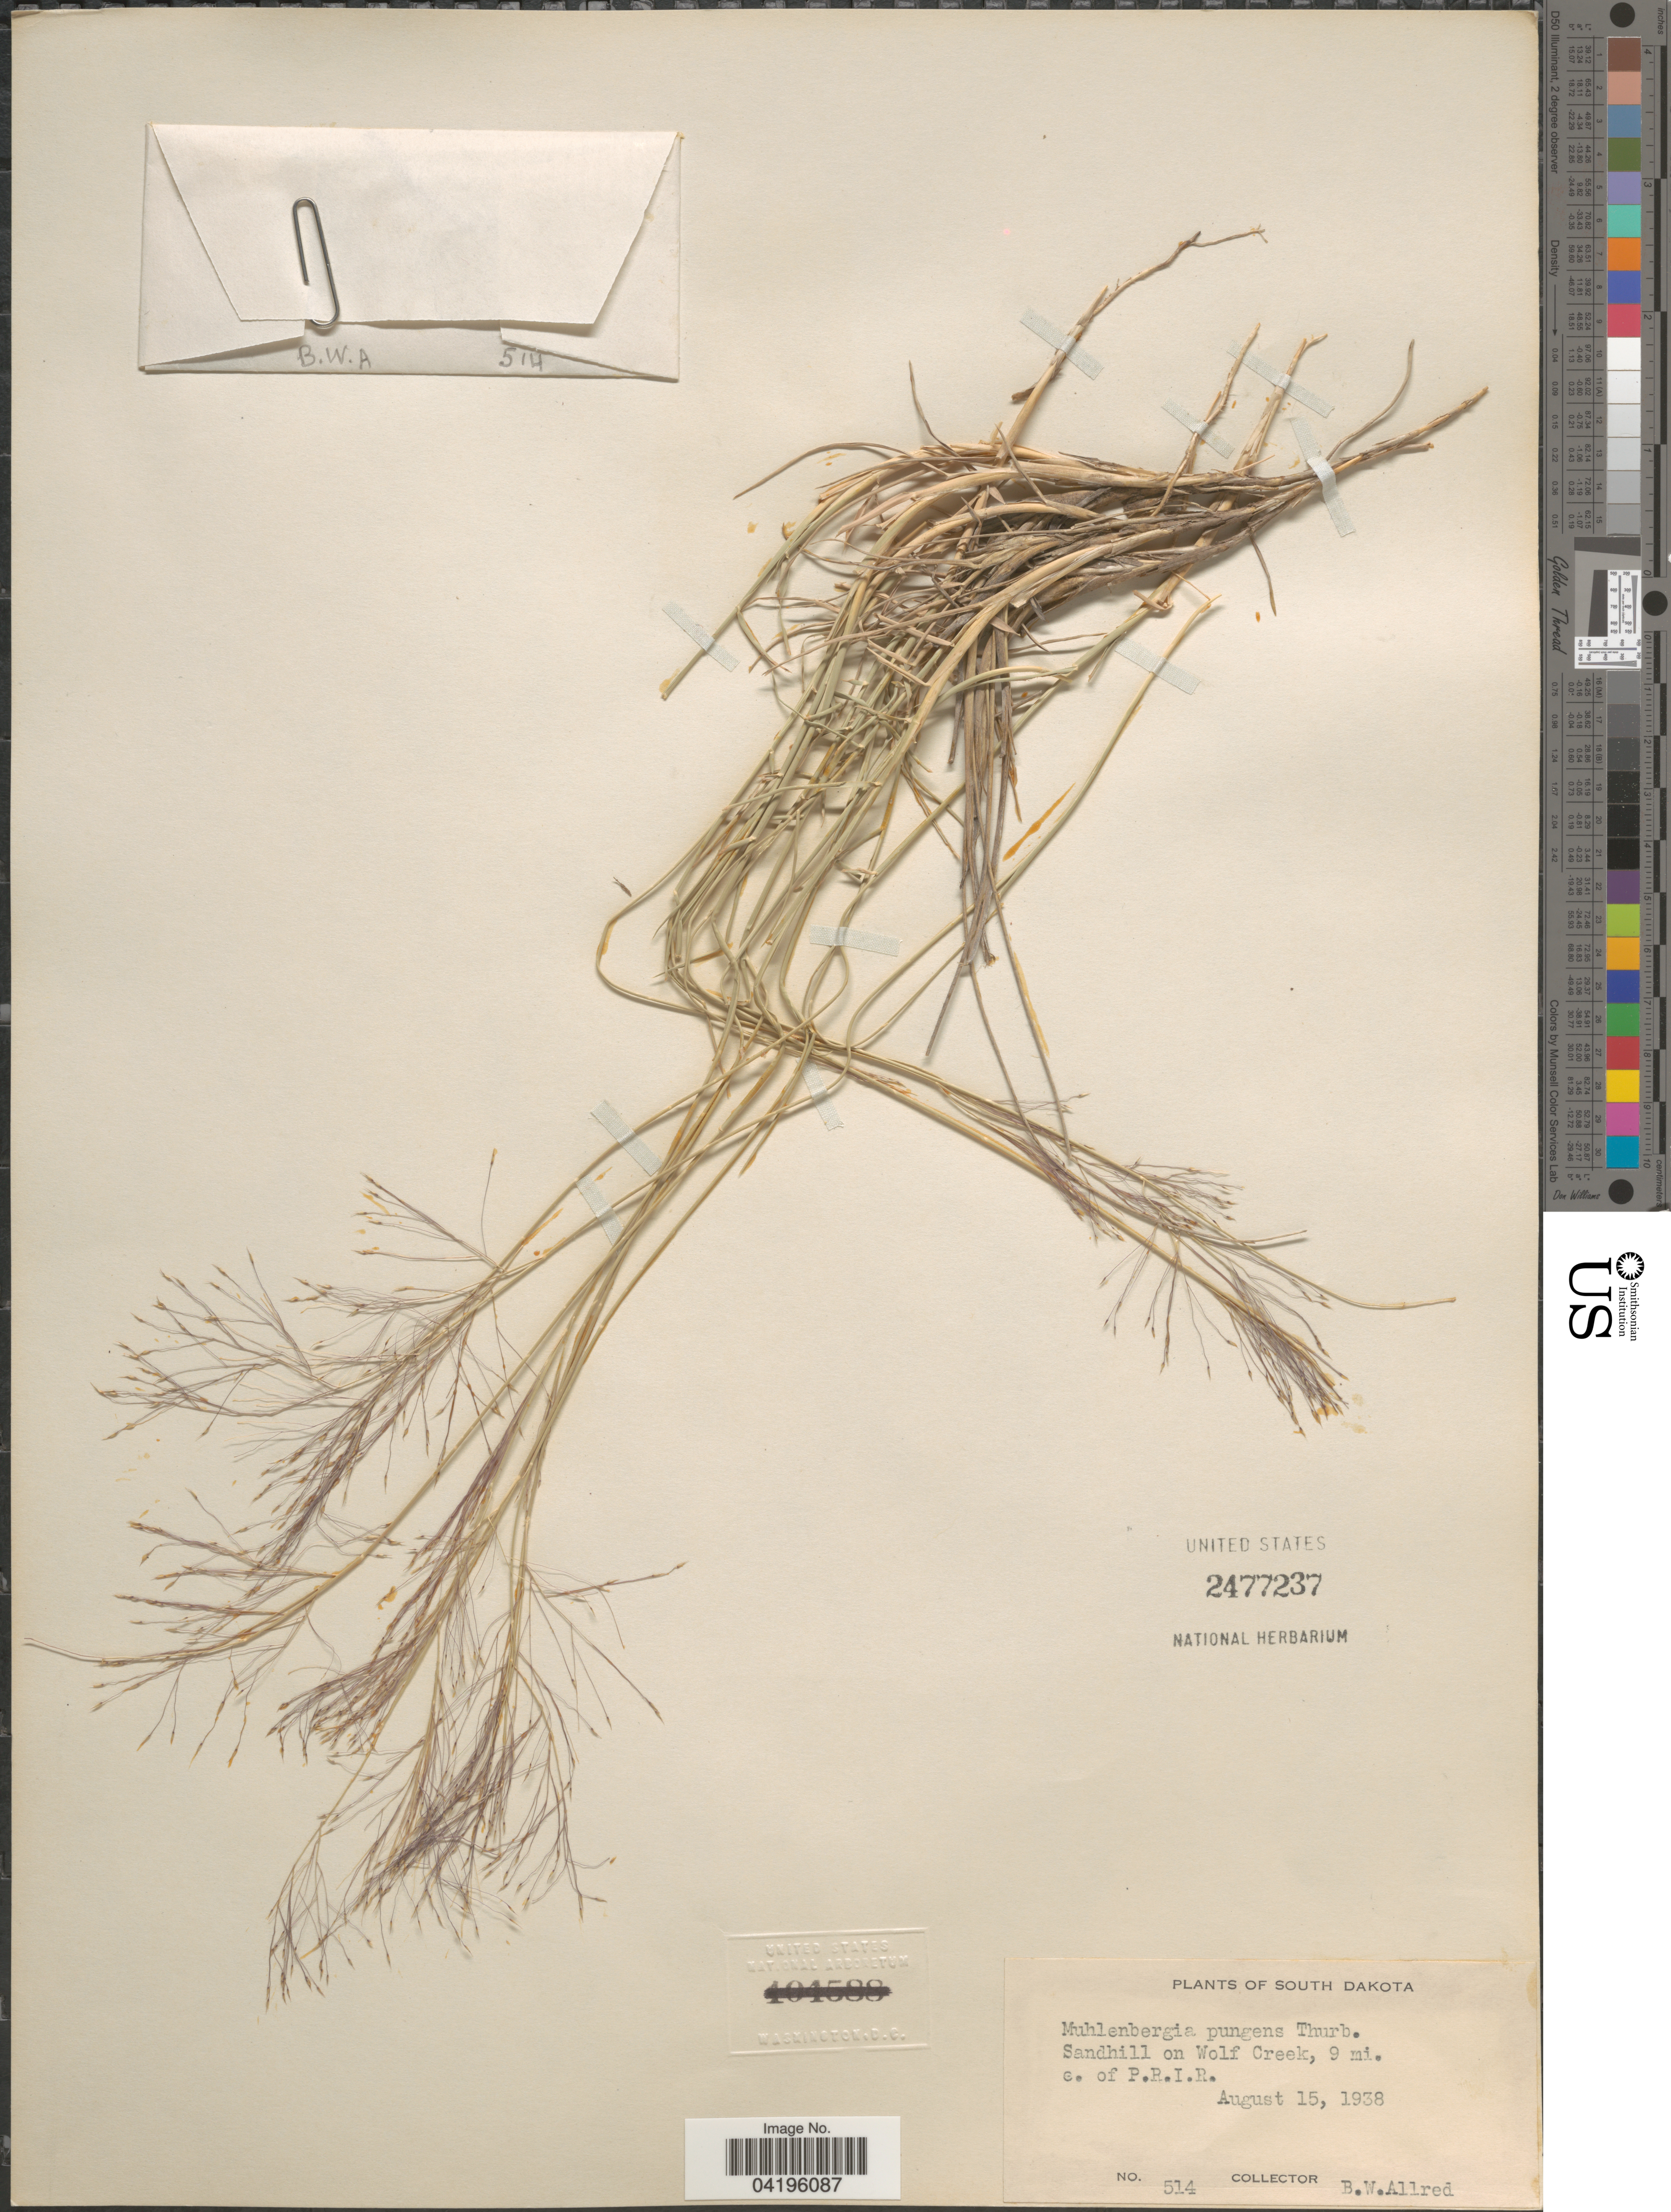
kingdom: Plantae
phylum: Tracheophyta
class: Liliopsida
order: Poales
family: Poaceae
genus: Muhlenbergia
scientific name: Muhlenbergia pungens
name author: Thurb. ex A. Gray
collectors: B. Allred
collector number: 514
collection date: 1938-08-15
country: United States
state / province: South Dakota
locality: Sandhill on Wolf Creek, 9 mi. e. of P.R.I.R.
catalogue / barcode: US 2477237